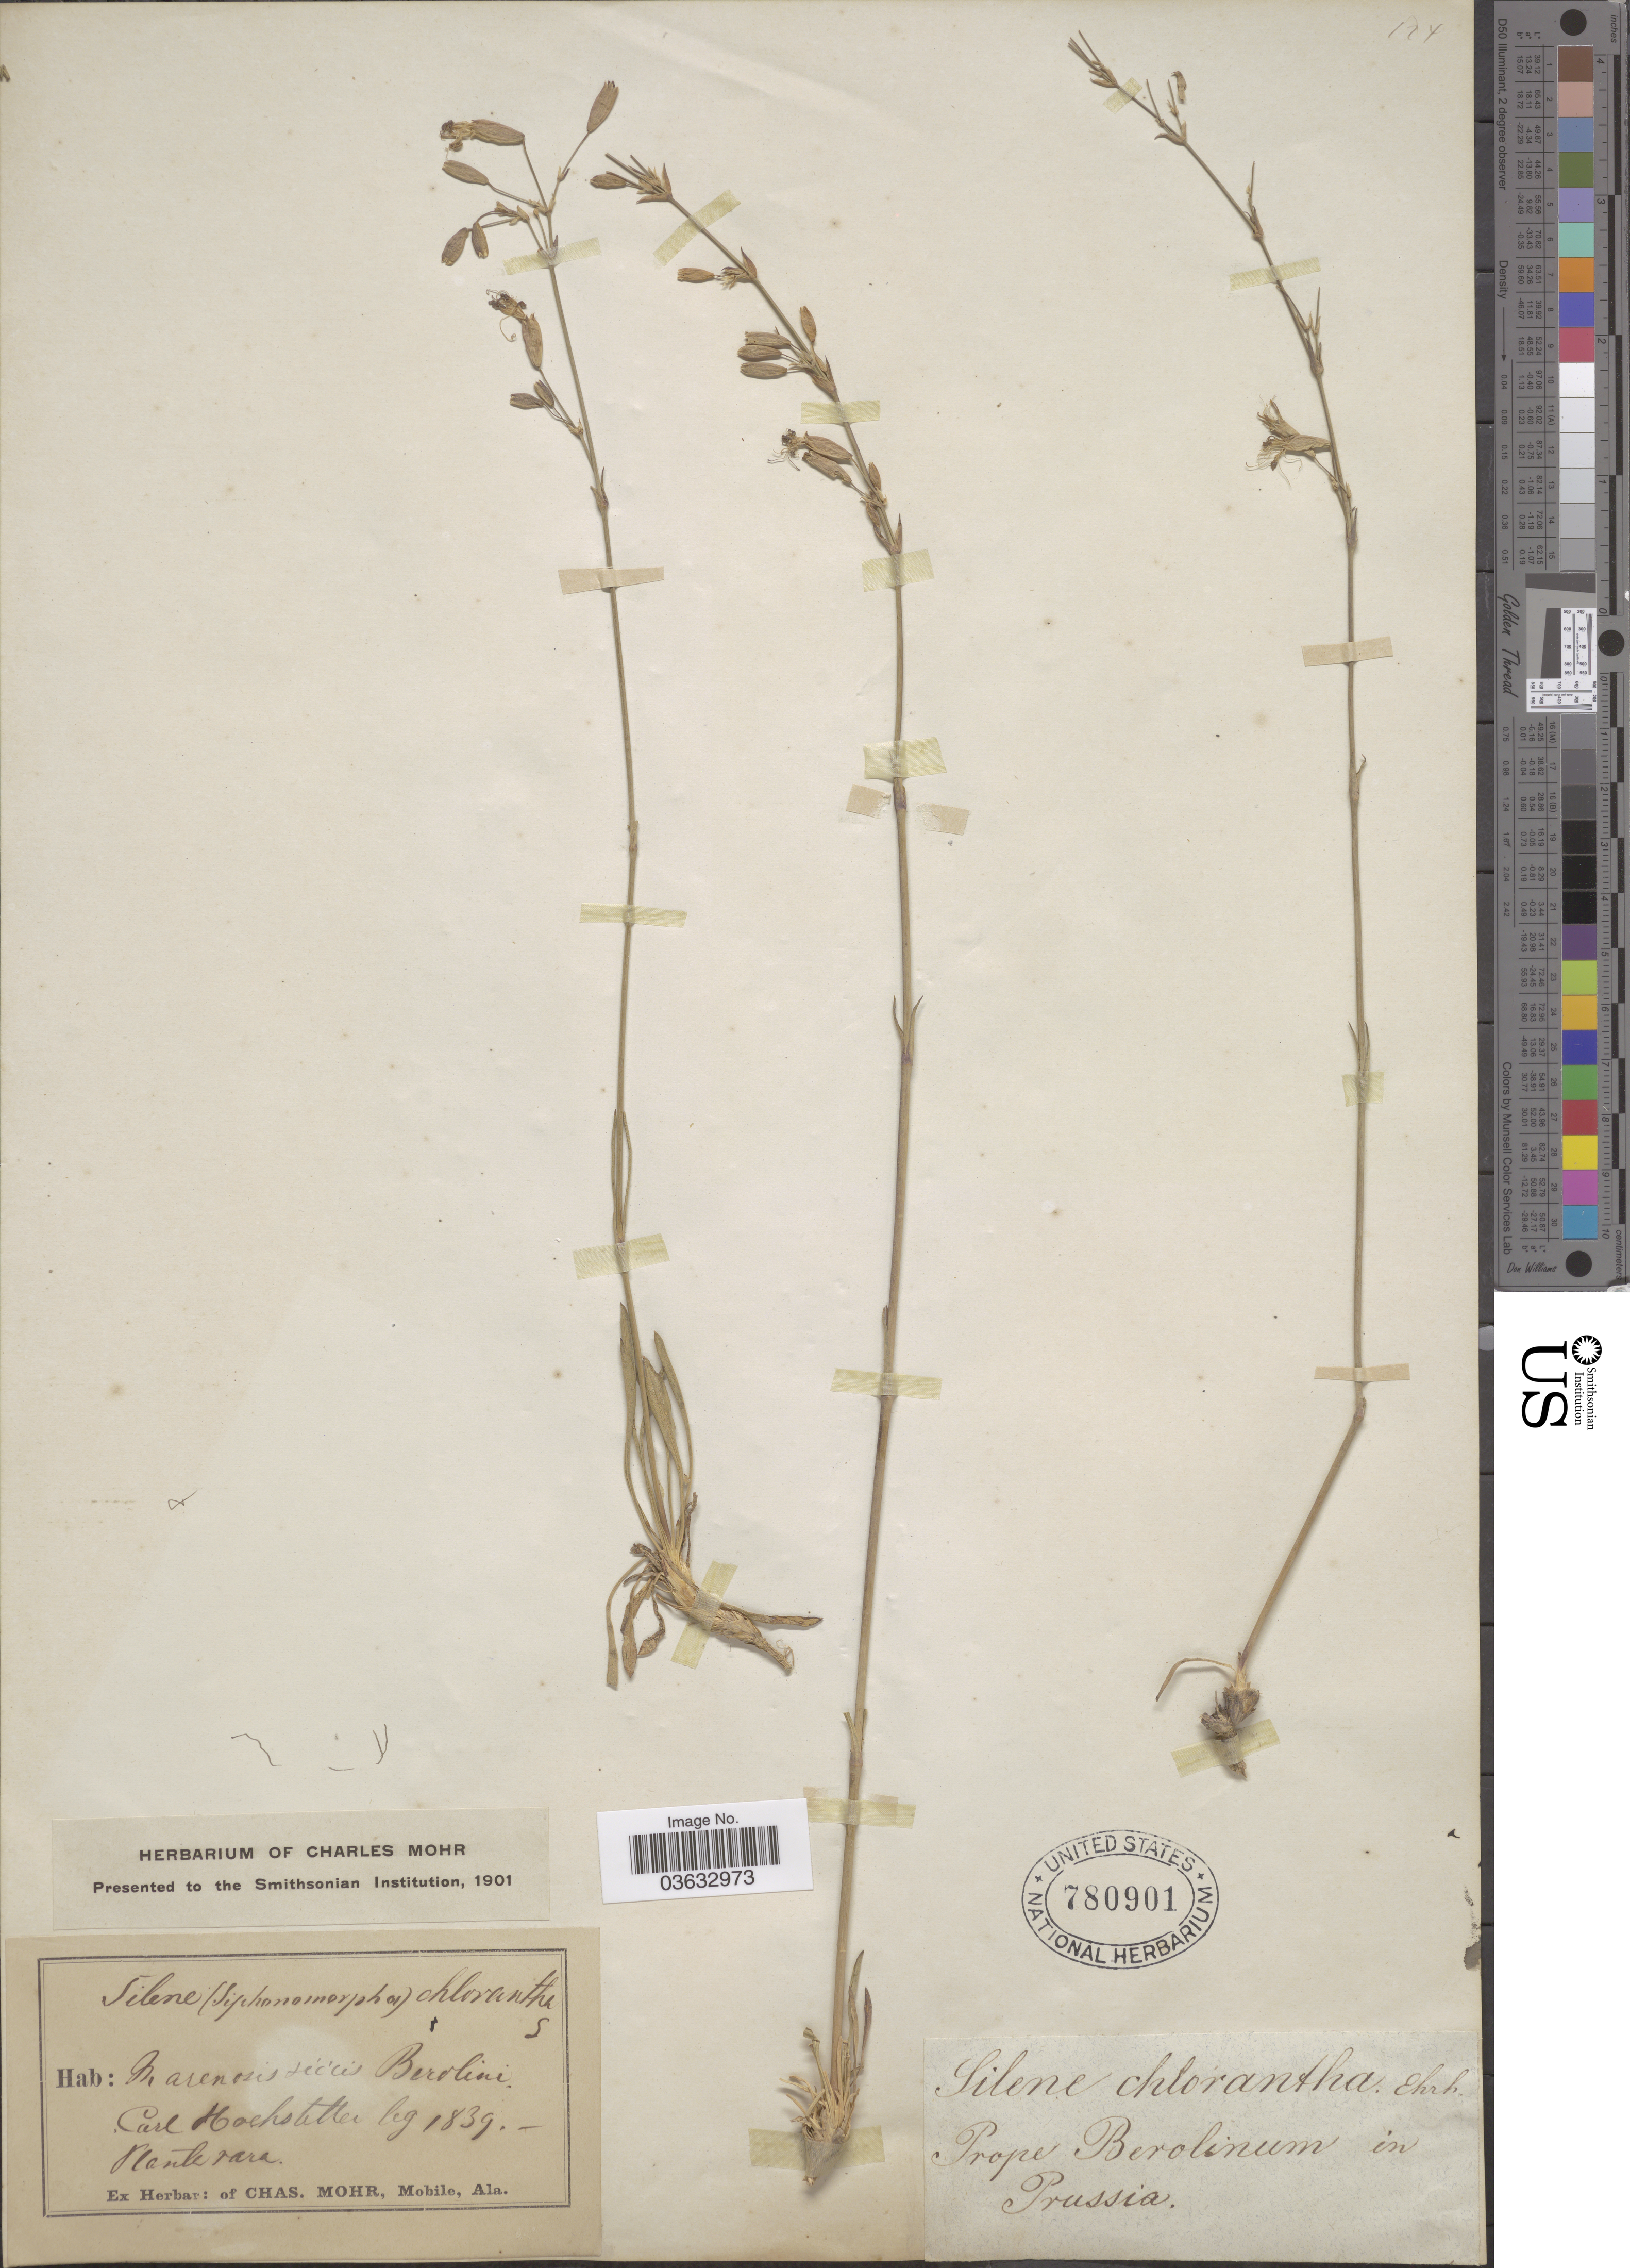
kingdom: Plantae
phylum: Tracheophyta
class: Magnoliopsida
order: Caryophyllales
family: Caryophyllaceae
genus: Silene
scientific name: Silene chlorantha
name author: (Willd.) Ehrh.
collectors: C. Hochstetter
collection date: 1839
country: Germany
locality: In arenosis siccis Berolini. Prope Berolinum in Prussia.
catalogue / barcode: US 780901